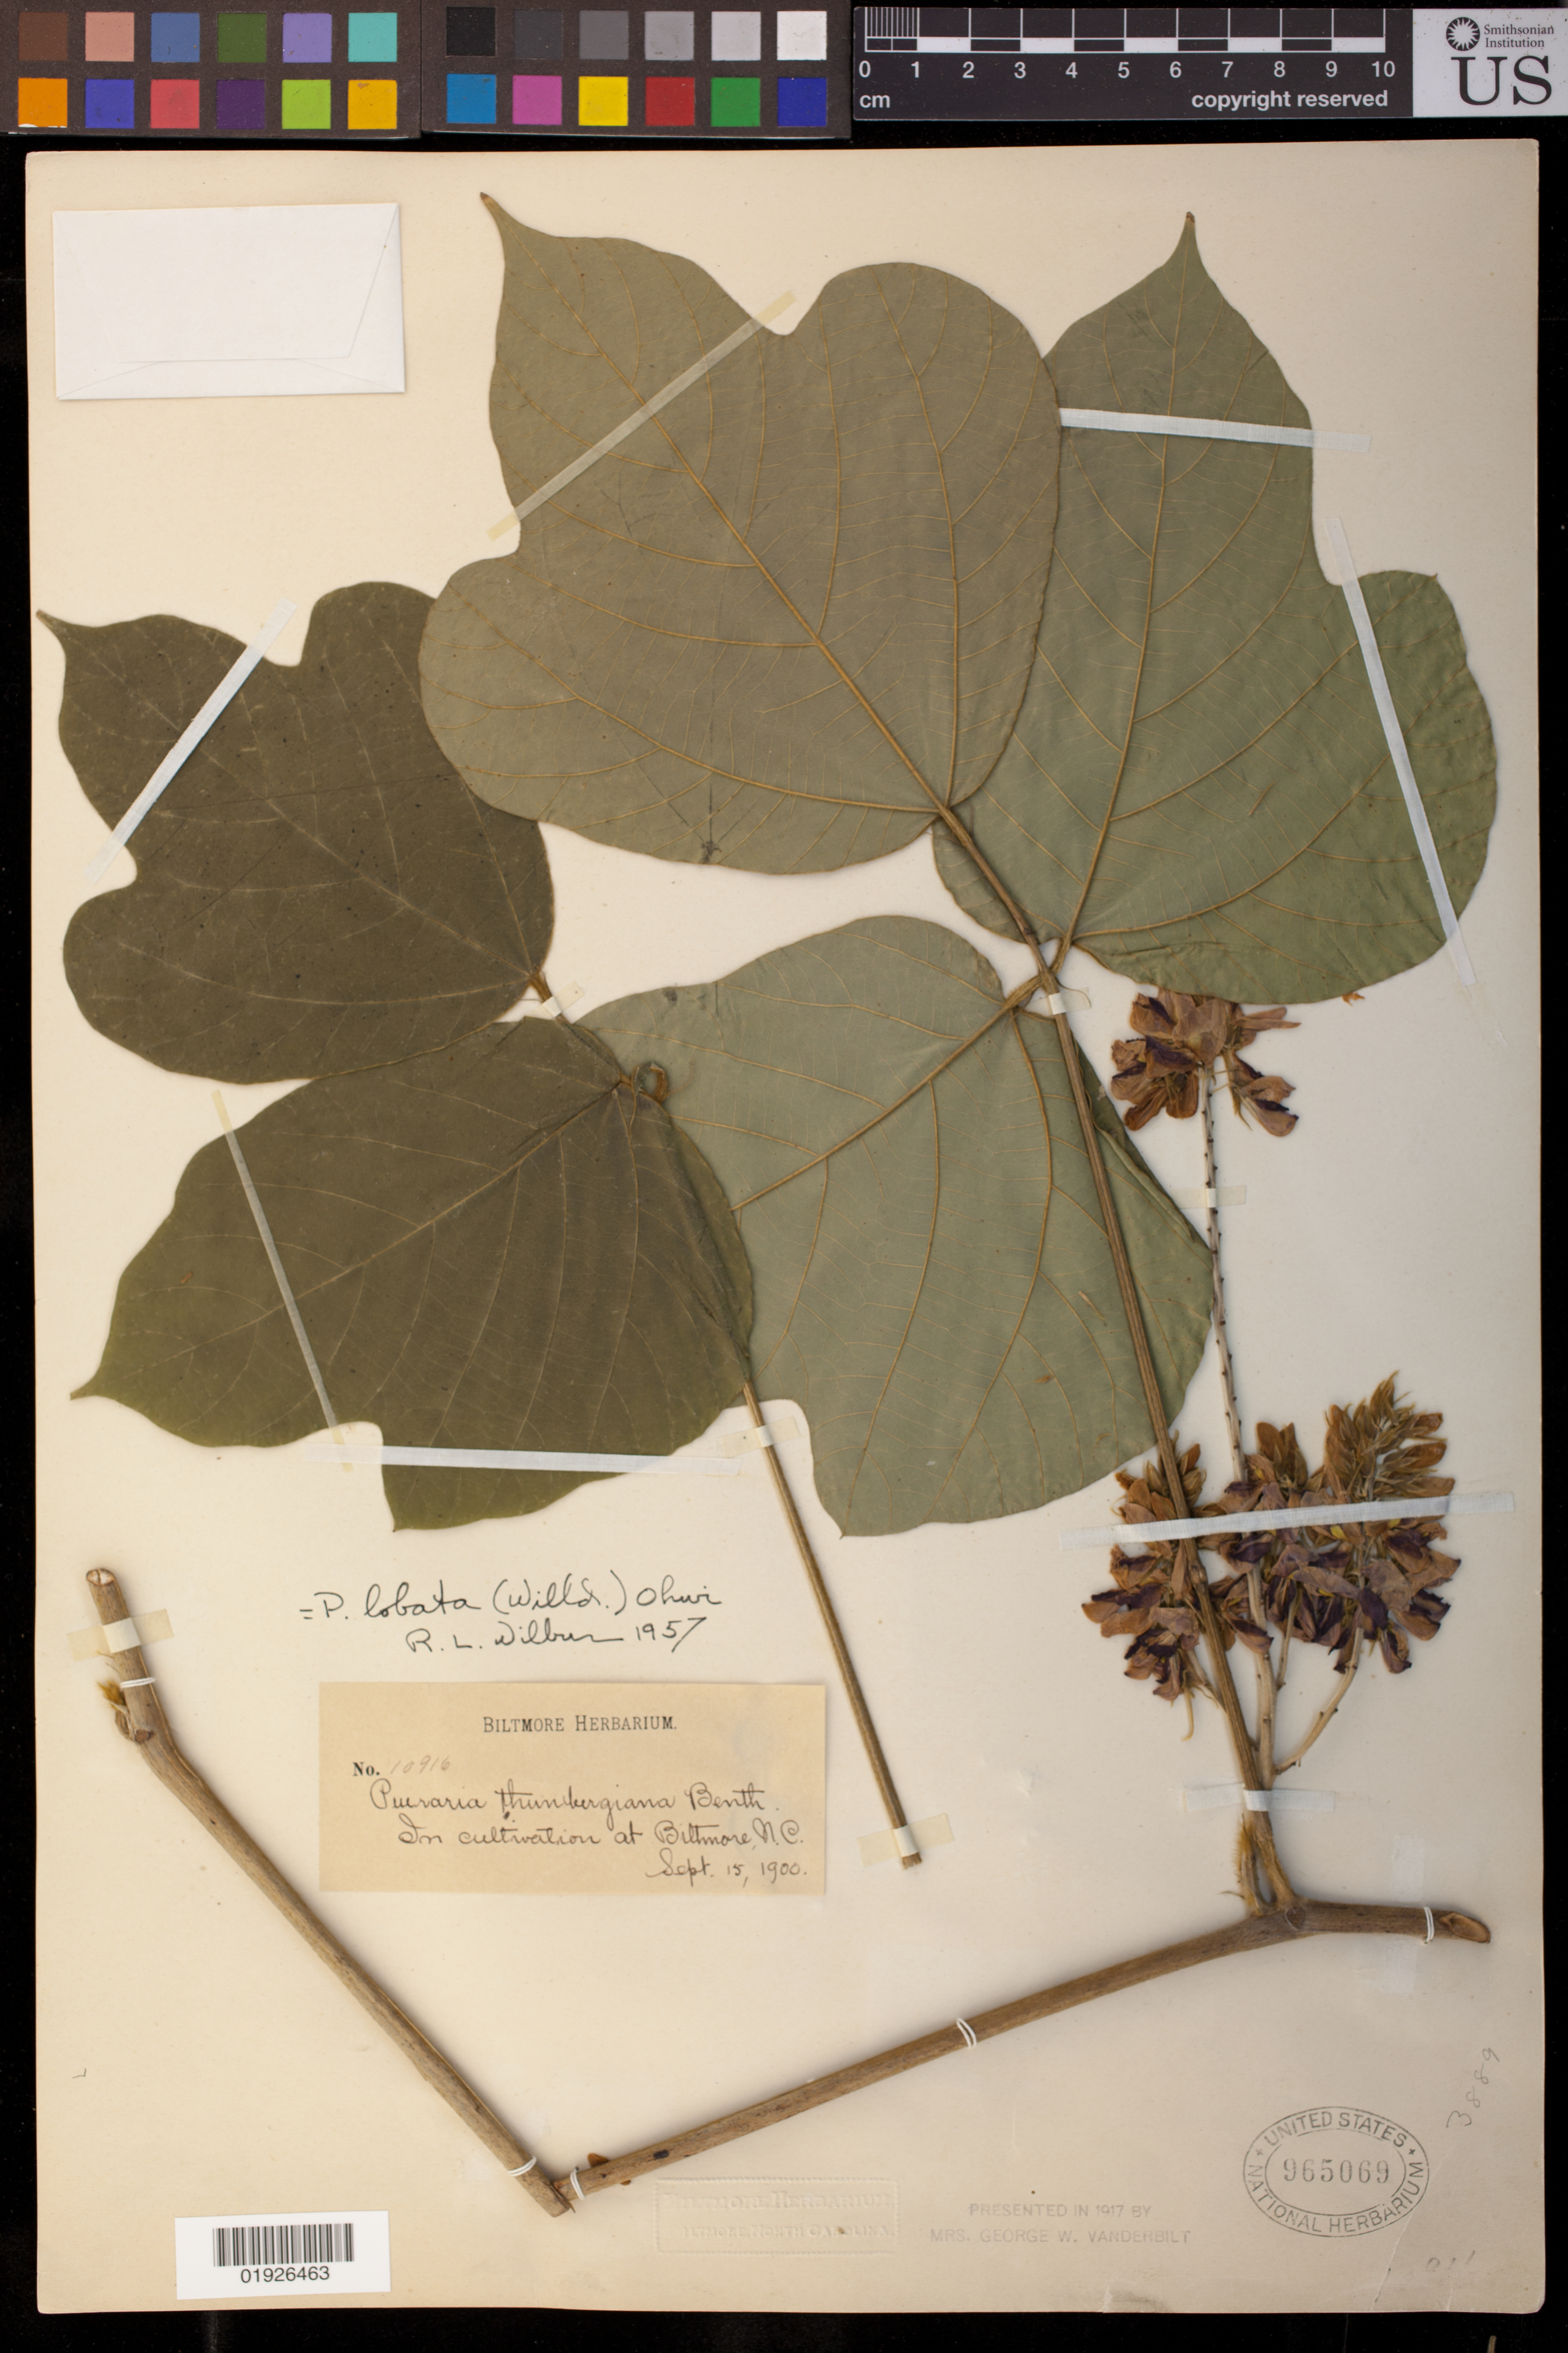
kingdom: Plantae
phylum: Tracheophyta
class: Magnoliopsida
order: Fabales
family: Fabaceae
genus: Pueraria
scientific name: Pueraria lobata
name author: (Willd.) Ohwi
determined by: Wilbur, R. L.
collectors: ex herb. Biltmore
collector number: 10916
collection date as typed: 15 Sep 1900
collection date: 1900-09-15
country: United States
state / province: North Carolina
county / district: Buncombe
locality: In cultivation at Biltmore, N.C.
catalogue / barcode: US 965069